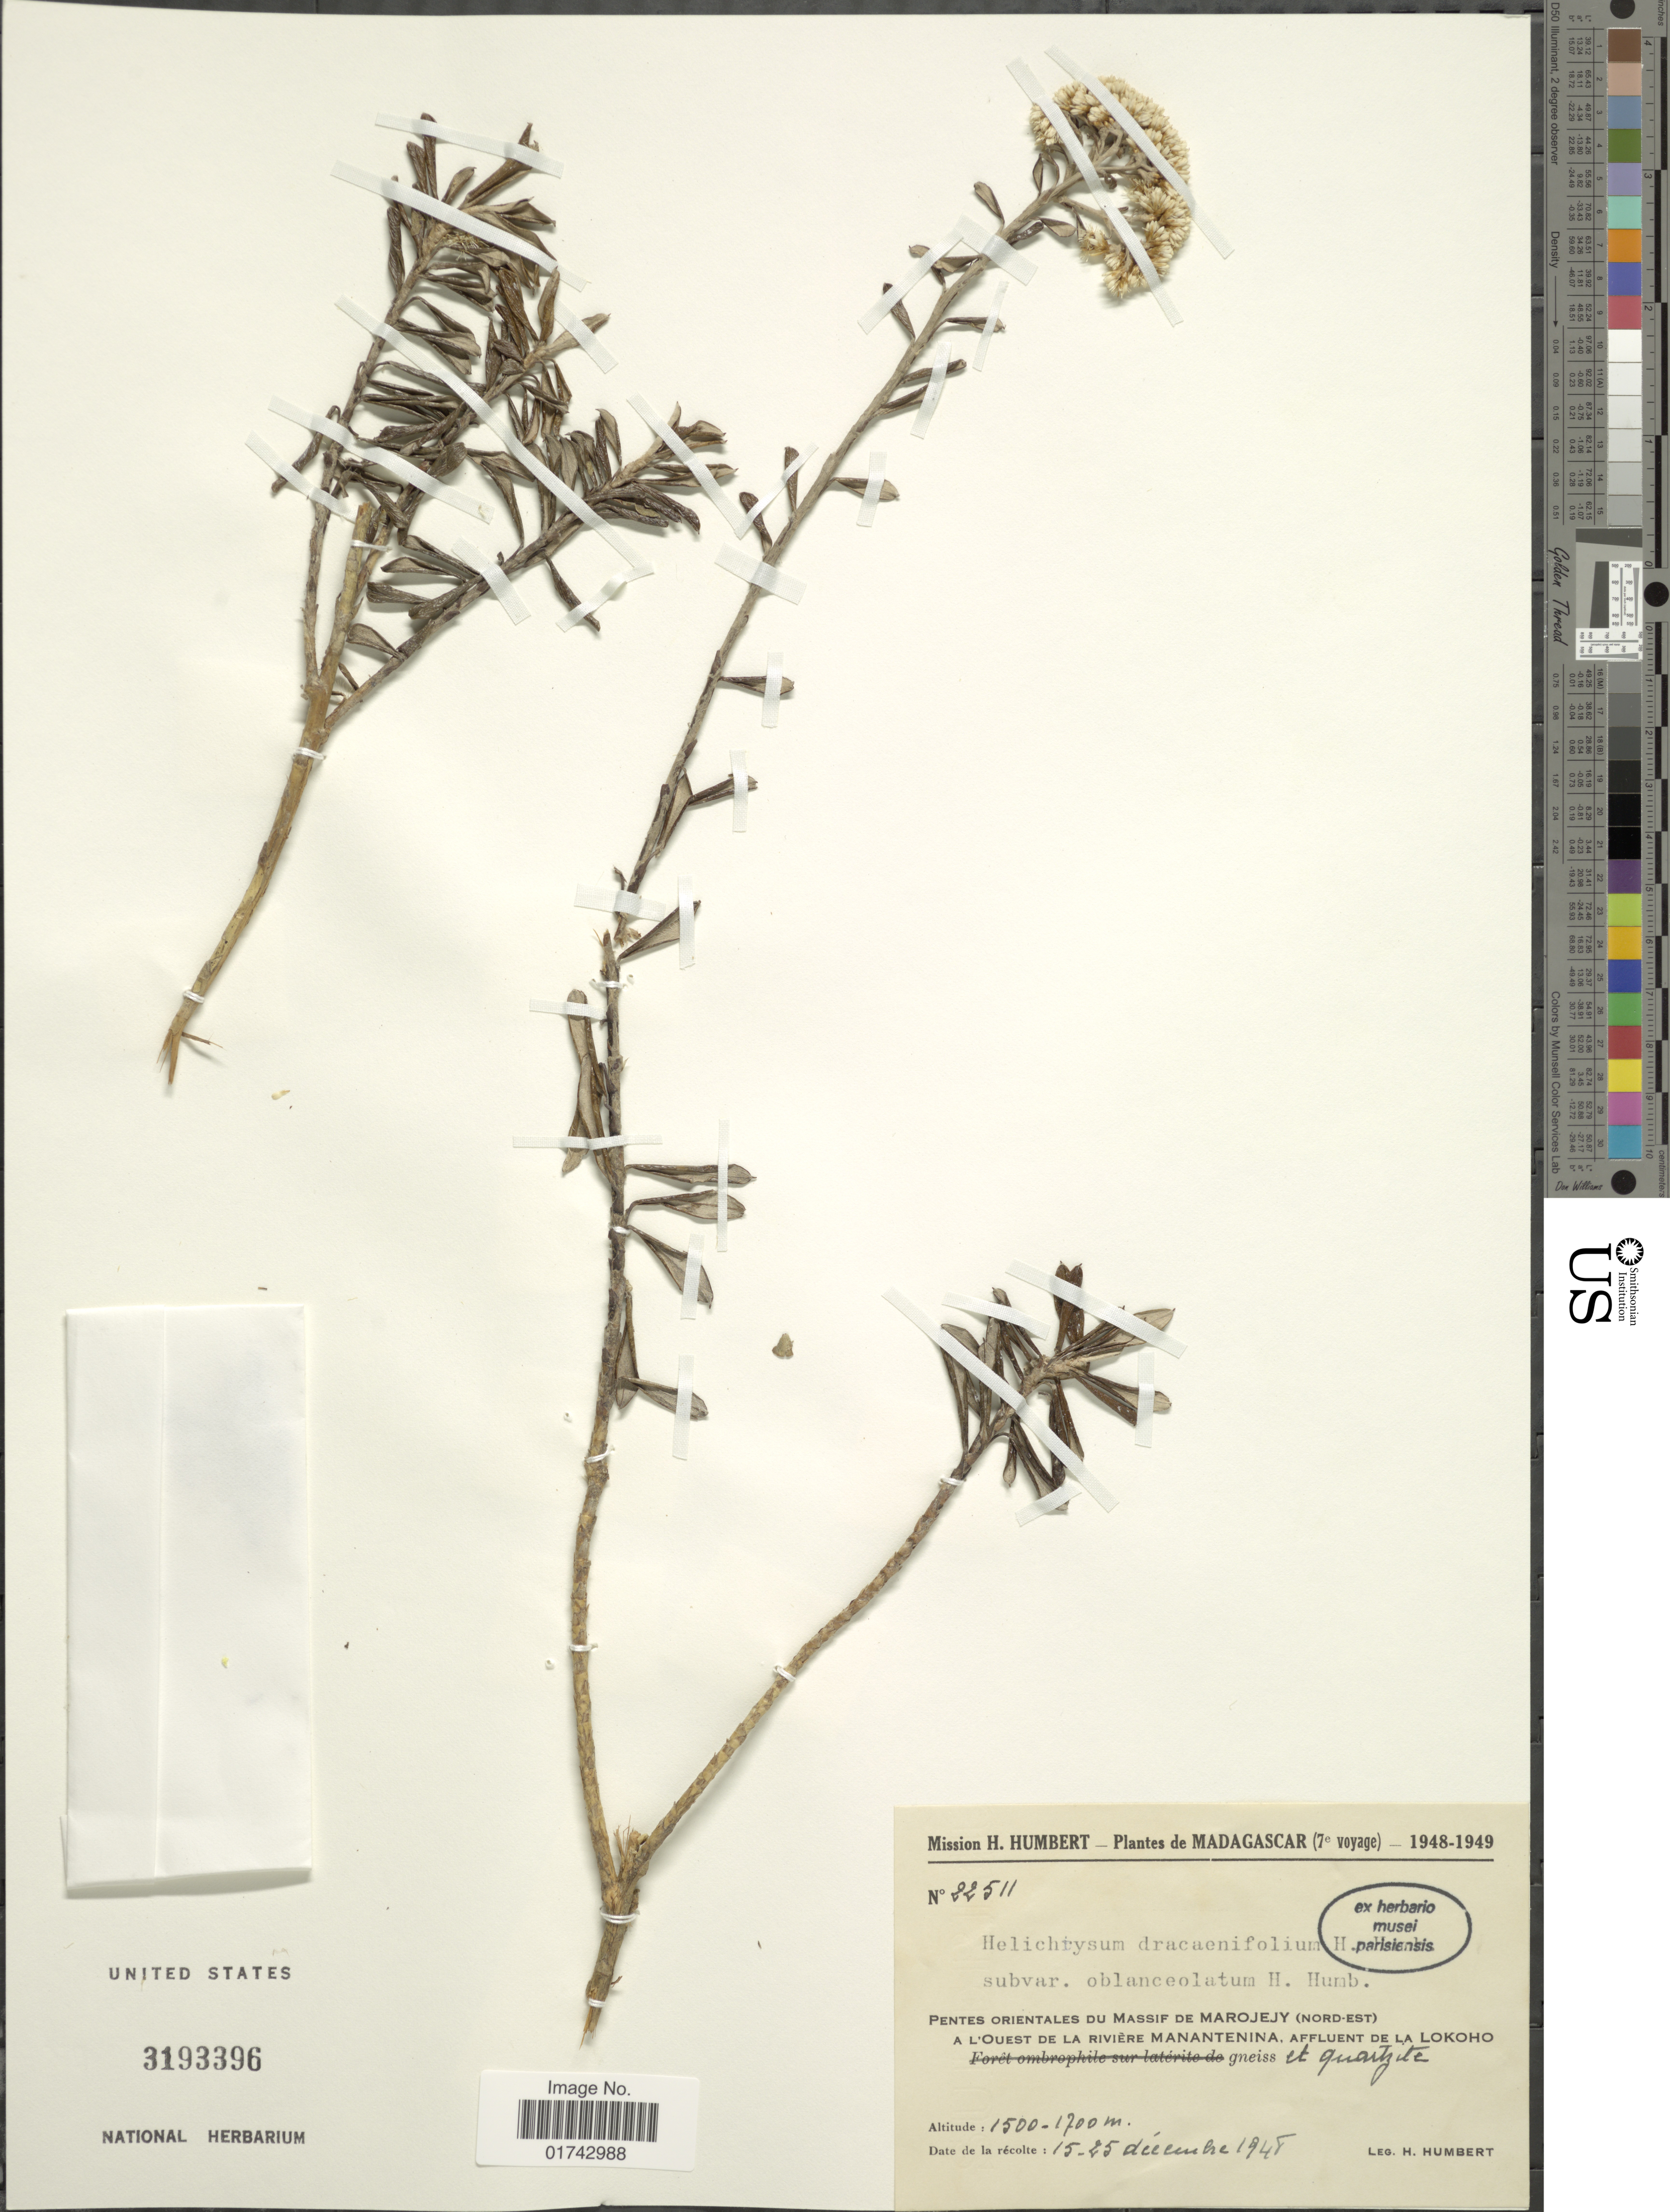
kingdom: Plantae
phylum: Tracheophyta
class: Magnoliopsida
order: Asterales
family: Asteraceae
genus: Helichrysum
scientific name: Helichrysum dracaenifolium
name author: Humbert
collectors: H. Humbert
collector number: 22511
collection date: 1948-12-15/1948-12-25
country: Madagascar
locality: Pentes Orientales du Massif de Marojejy (Nord-Est) A L' Ouest de la Riviere Manantenina, Affluent de la Lokoho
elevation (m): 1500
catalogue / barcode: US 3193396